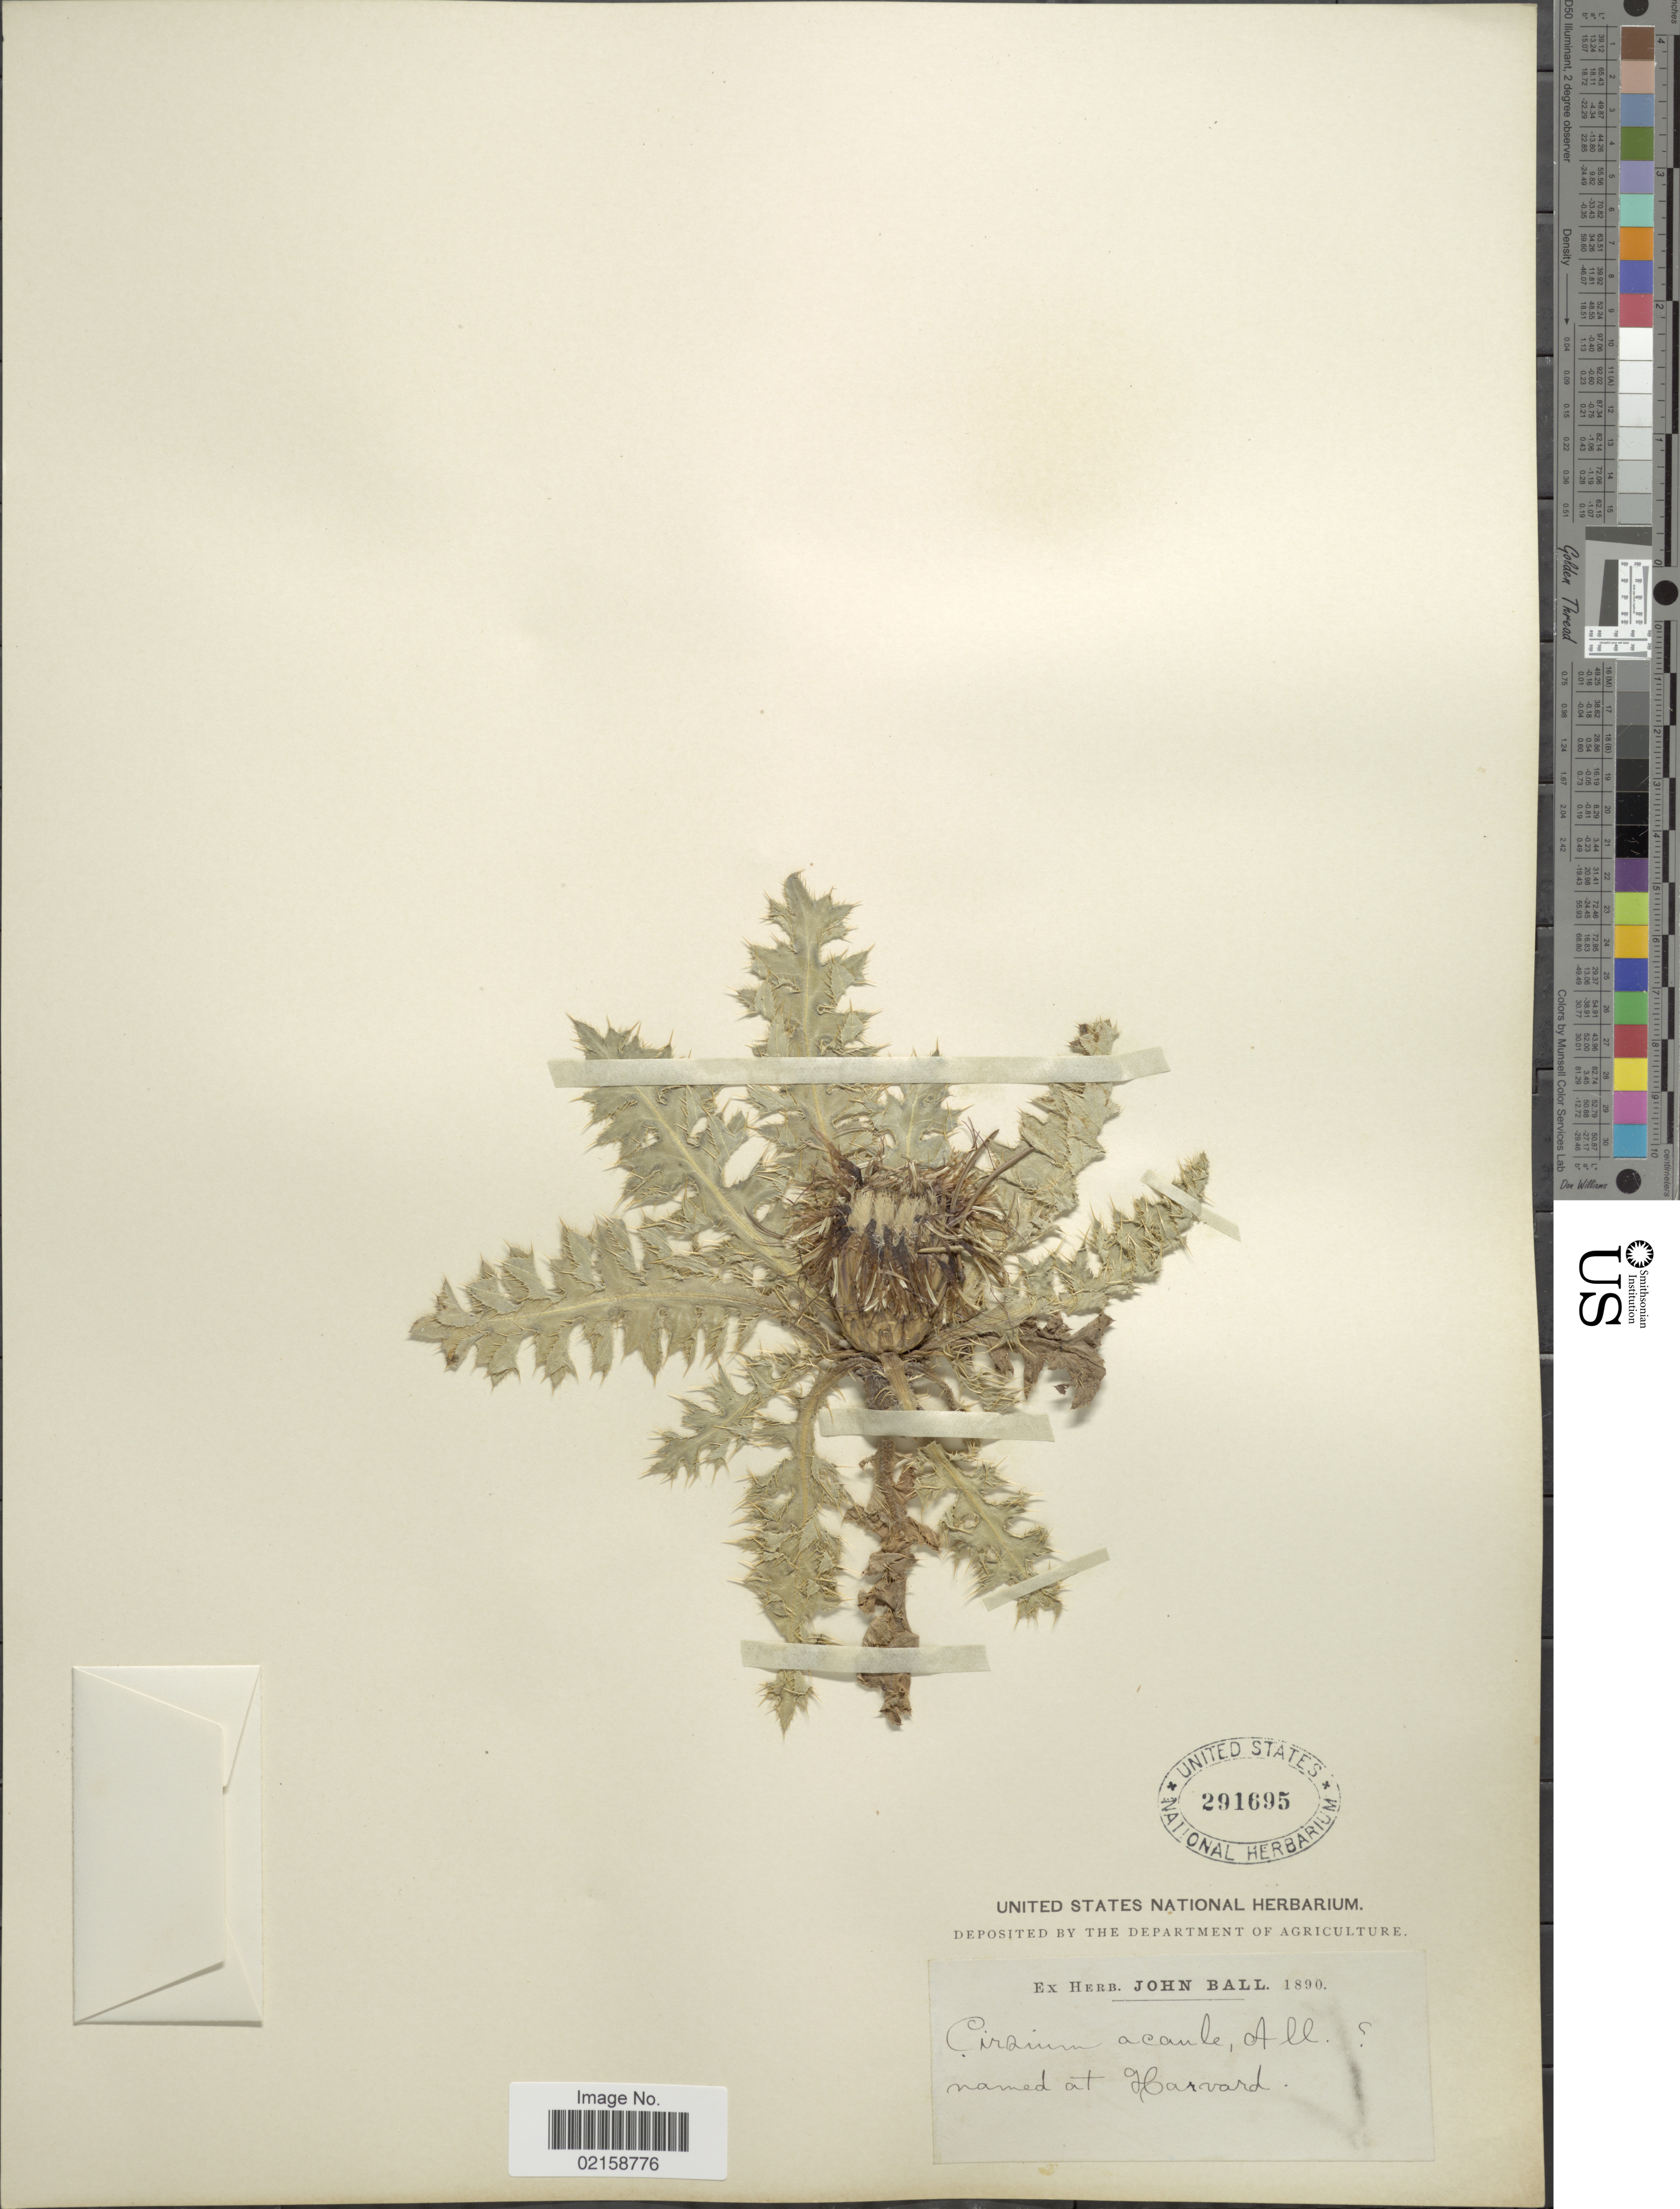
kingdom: Plantae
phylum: Tracheophyta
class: Magnoliopsida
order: Asterales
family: Asteraceae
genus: Cirsium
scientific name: Cirsium acaule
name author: (L.) Scop.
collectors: ex herb. John Ball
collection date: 1890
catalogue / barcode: US 291695